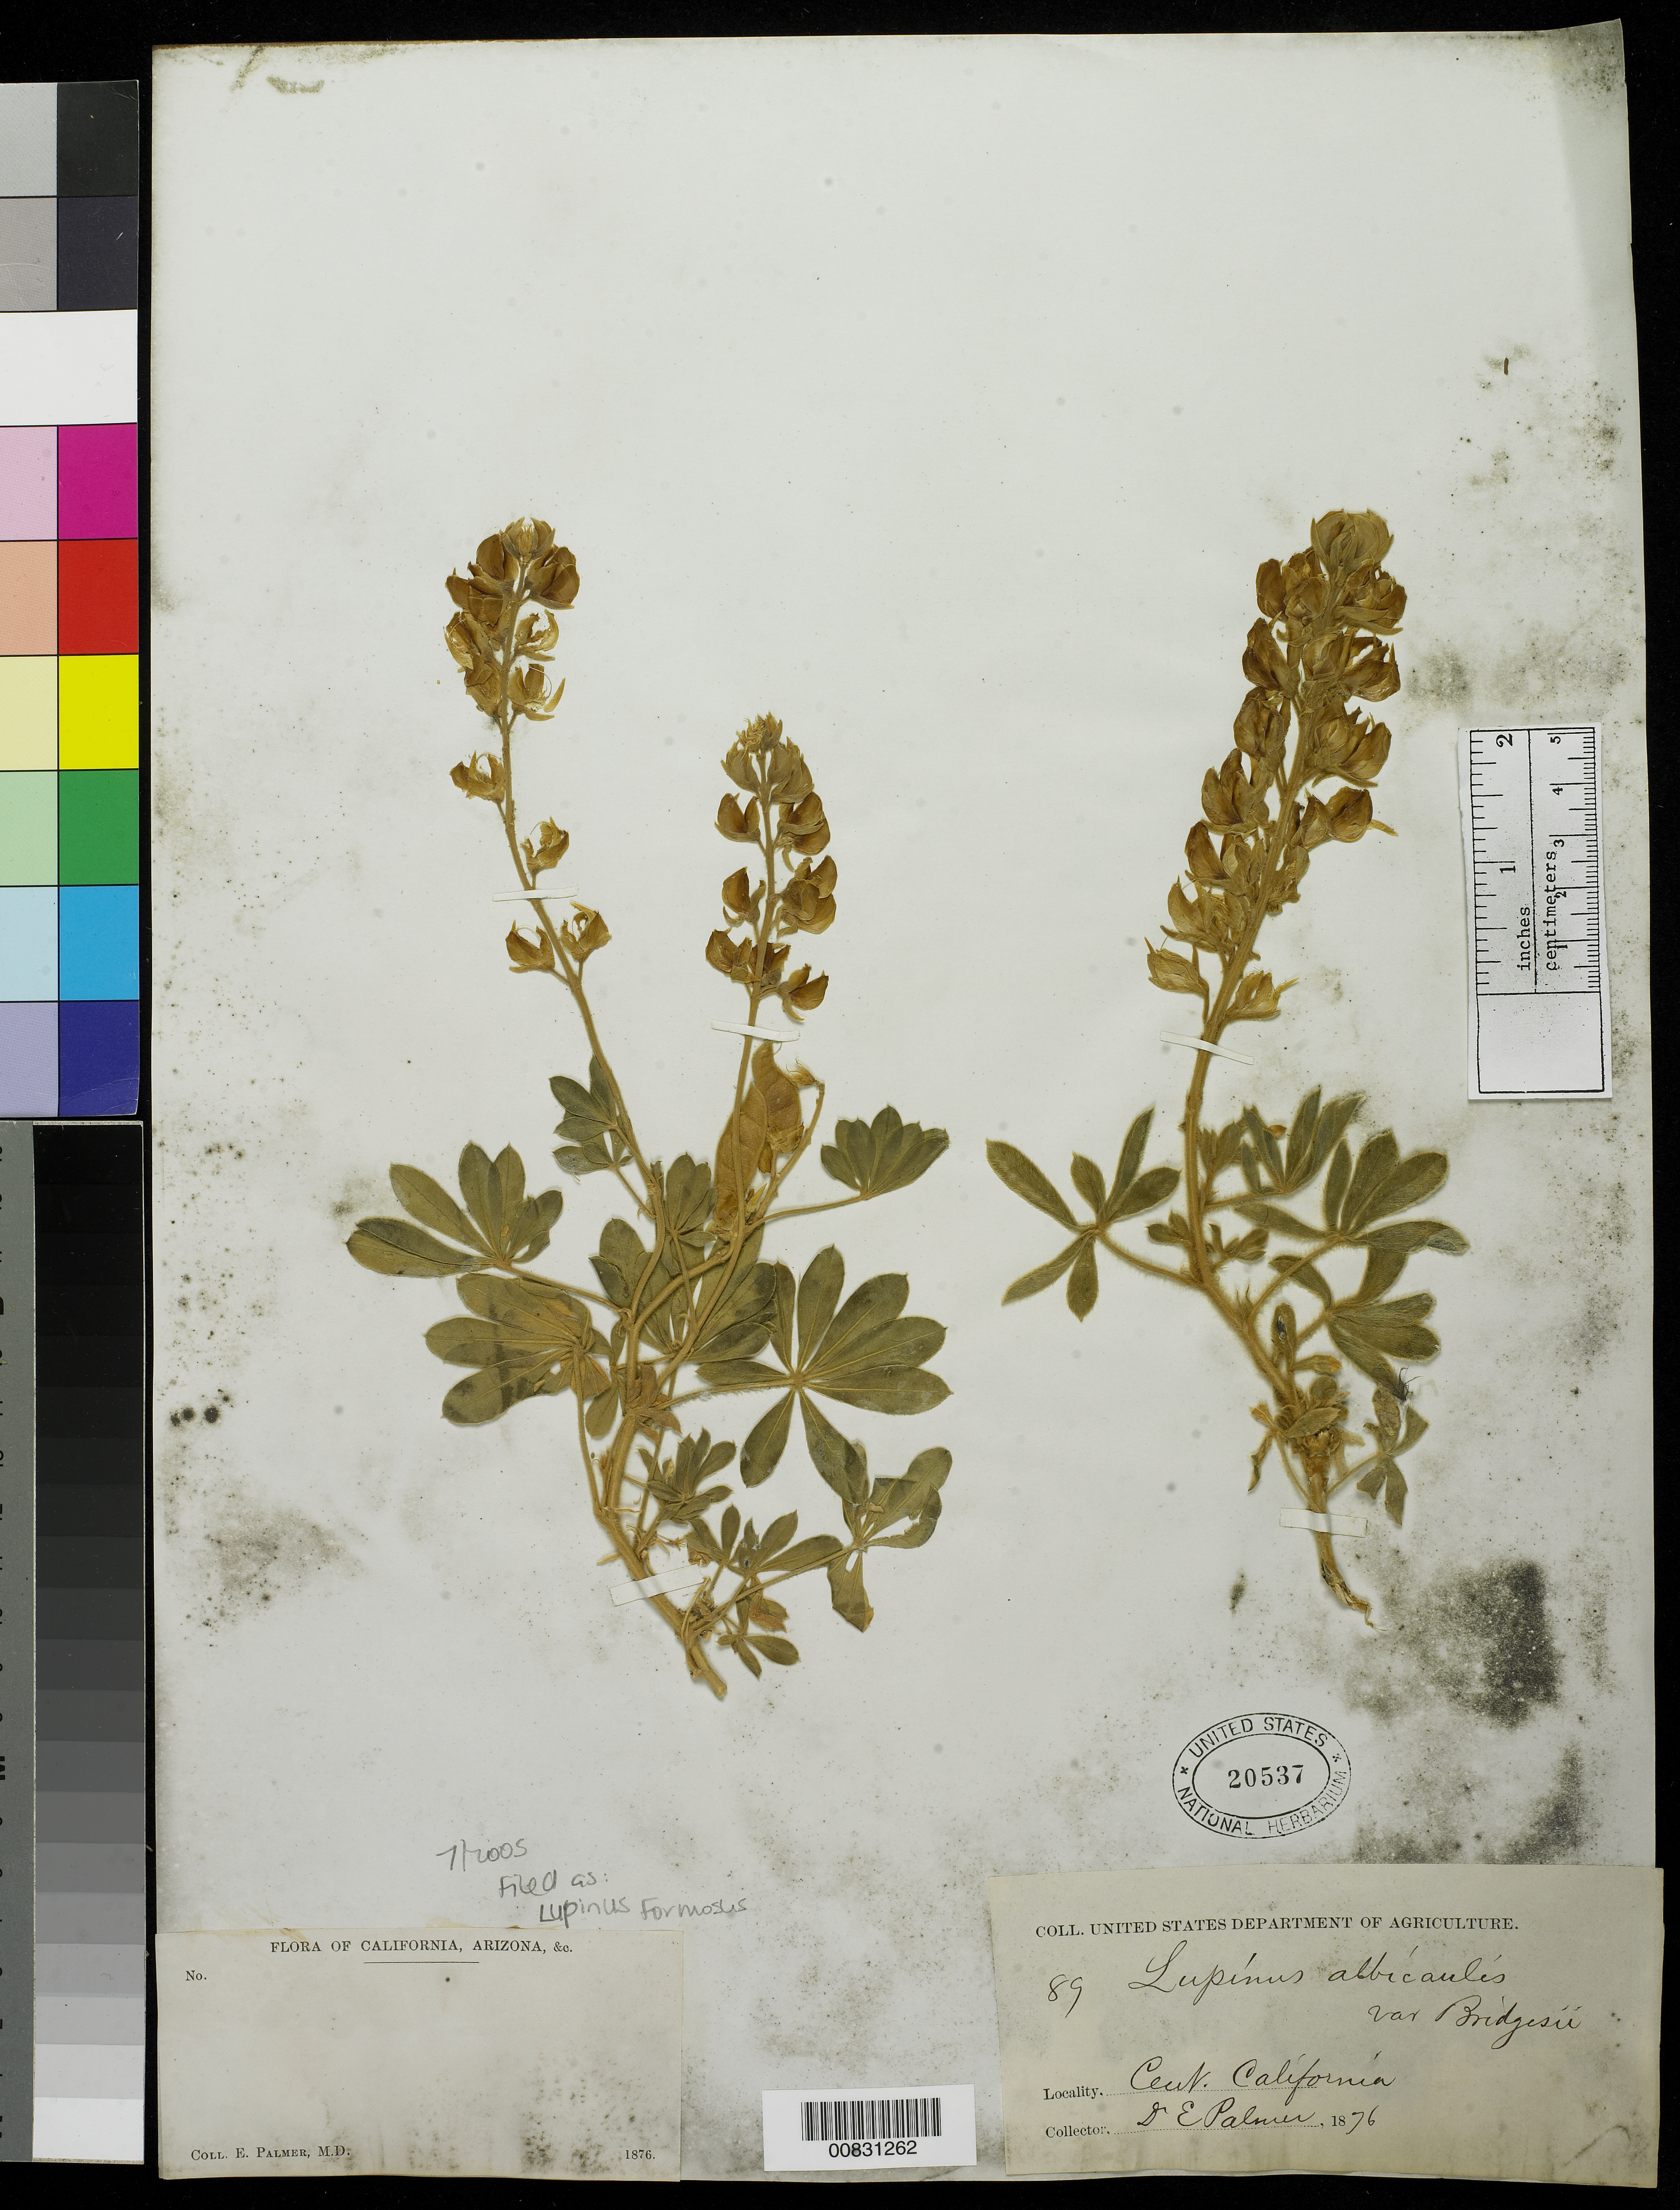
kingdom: Plantae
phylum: Tracheophyta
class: Magnoliopsida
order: Fabales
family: Fabaceae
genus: Lupinus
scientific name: Lupinus formosus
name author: Greene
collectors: E. Palmer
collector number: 89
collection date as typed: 1876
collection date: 1876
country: United States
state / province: California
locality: Central California.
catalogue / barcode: US 20537